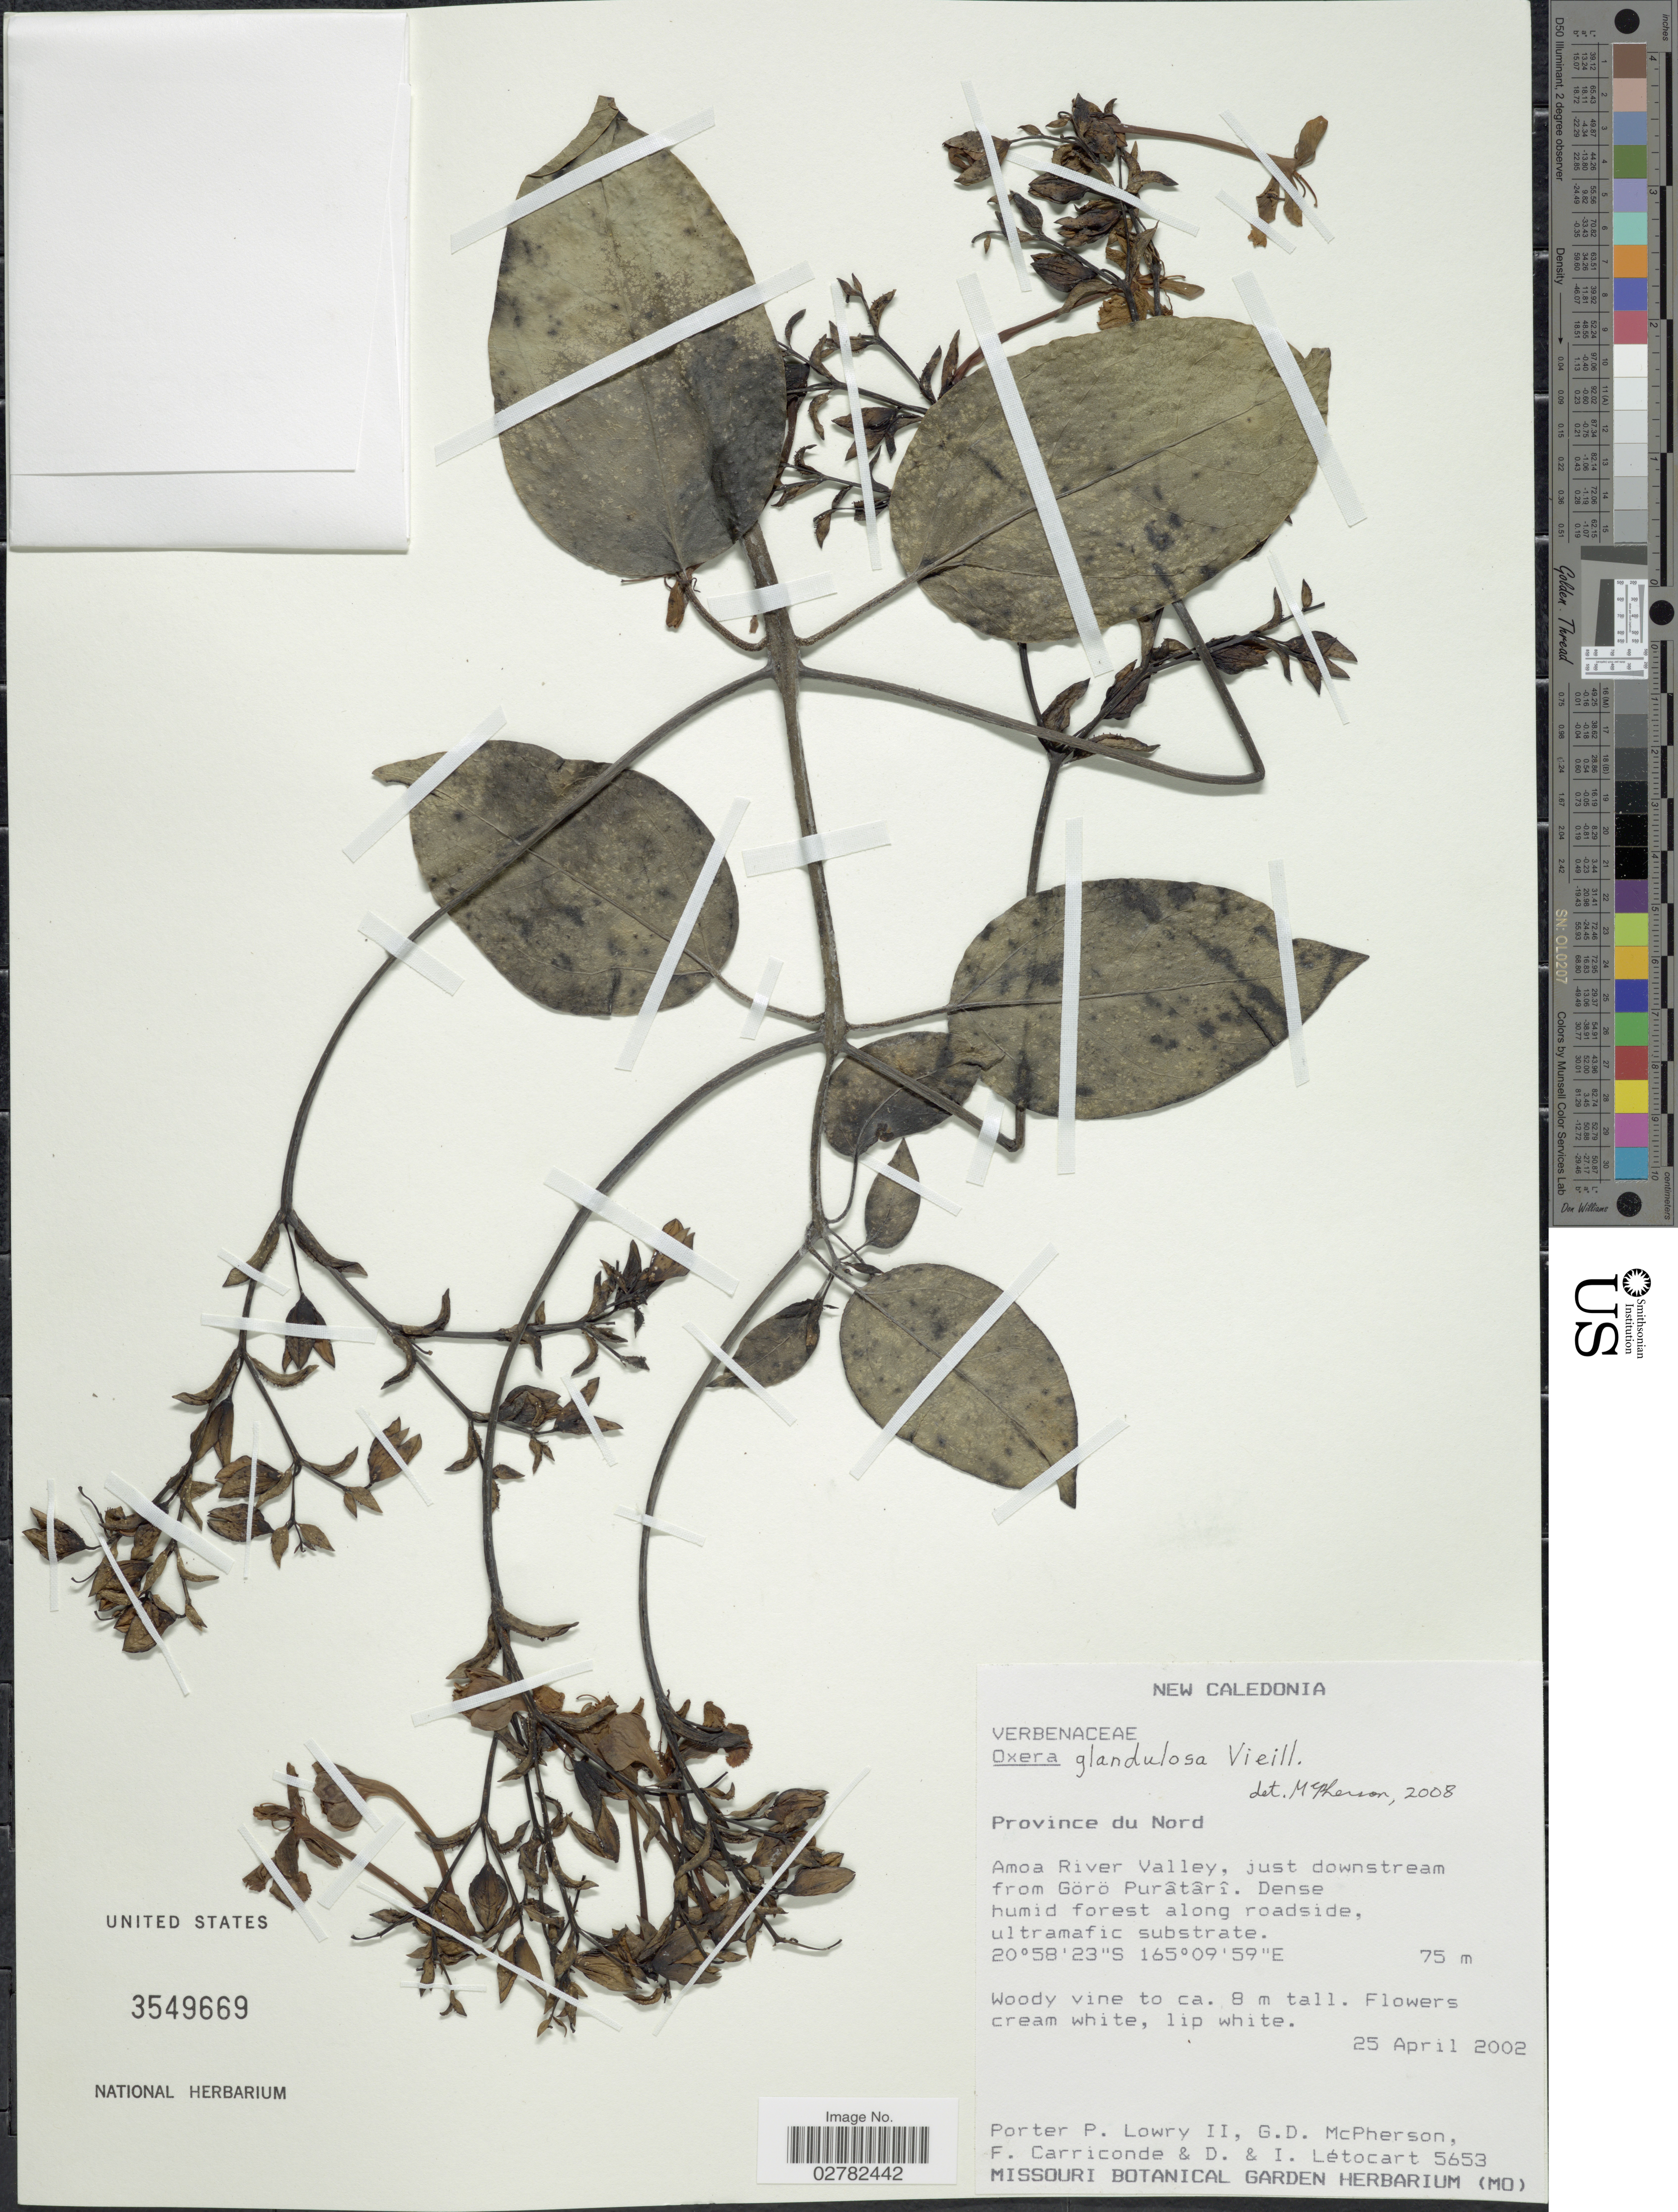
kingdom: Plantae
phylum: Tracheophyta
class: Magnoliopsida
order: Lamiales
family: Lamiaceae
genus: Oxera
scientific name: Oxera glandulosa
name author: Vieill.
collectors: P. P. Lowry, G. D. McPherson, F. Carriconde, D. Letocart & I. Letocart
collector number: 5653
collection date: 2002-04-25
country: New Caledonia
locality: Province du Nord. Amoa River Valley, just downstream from Görö Purâtârî.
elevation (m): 75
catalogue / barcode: US 3549669